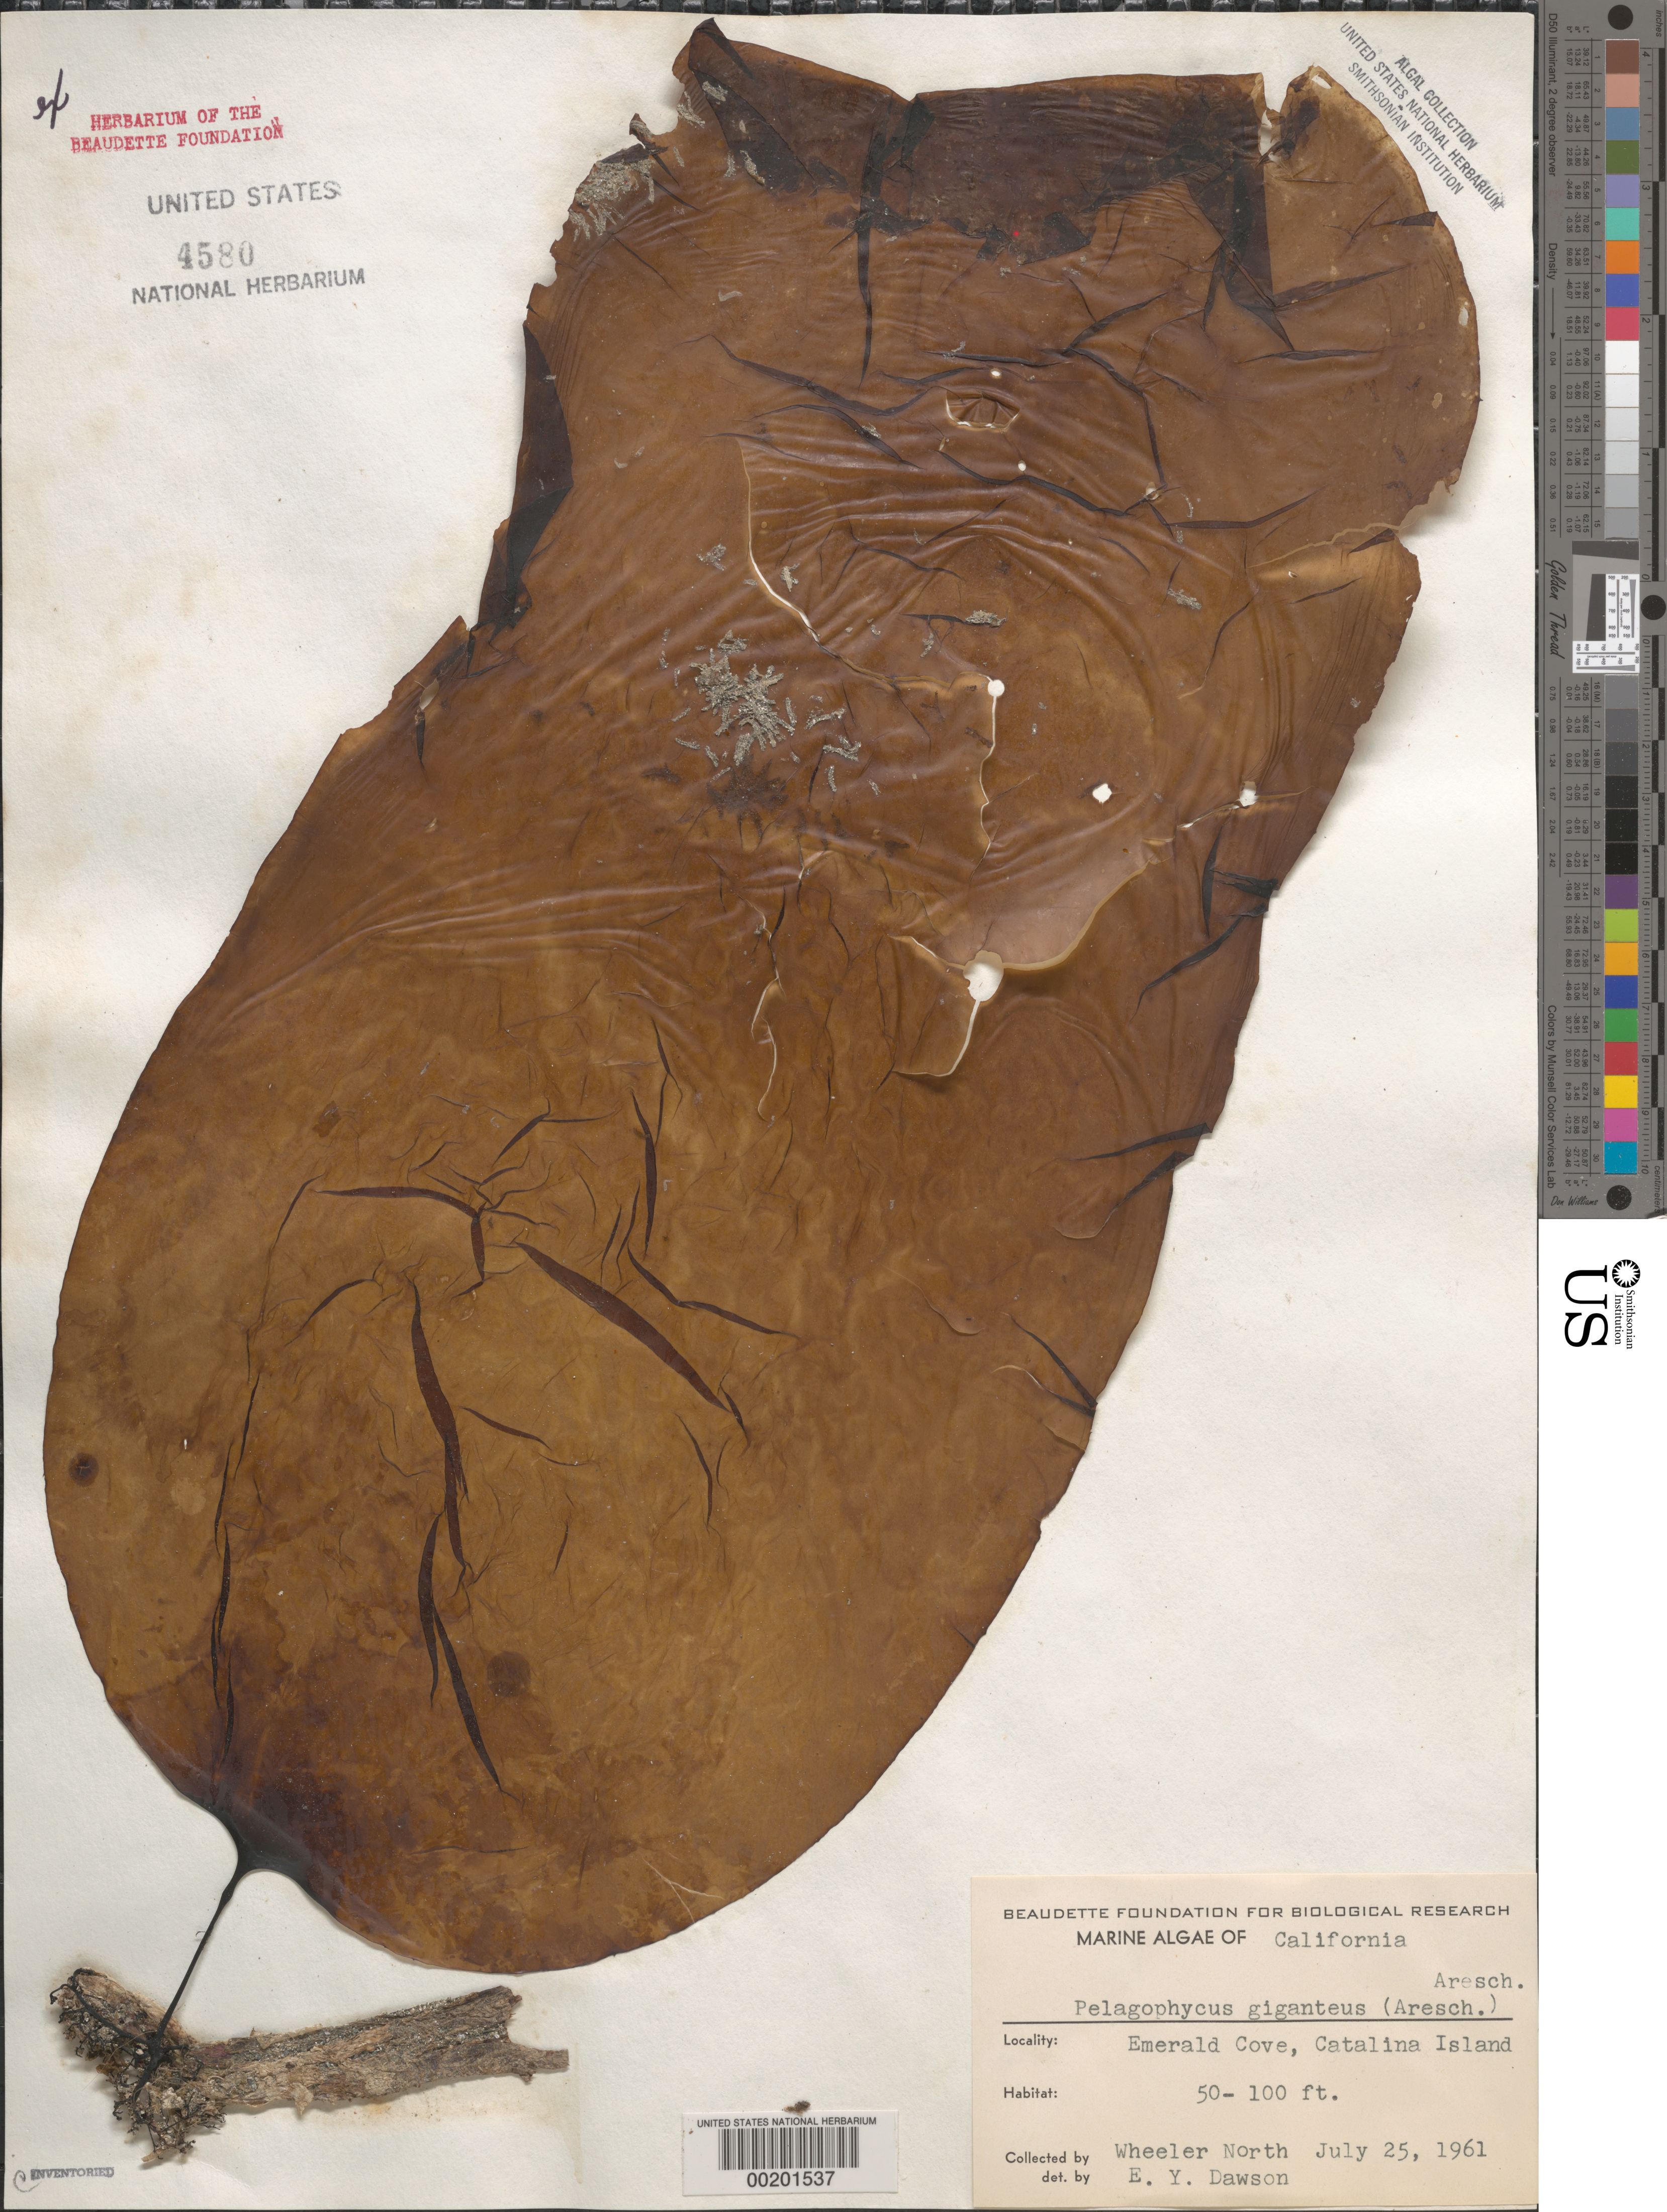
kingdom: Chromista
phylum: Ochrophyta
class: Phaeophyceae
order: Laminariales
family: Laminariaceae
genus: Pelagophycus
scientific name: Pelagophycus porra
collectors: W. North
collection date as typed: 25 Jul 1961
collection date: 1961-07-25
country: United States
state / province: California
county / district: Los Angeles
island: Santa Catalina Island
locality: Emerald Cove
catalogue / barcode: US 4580